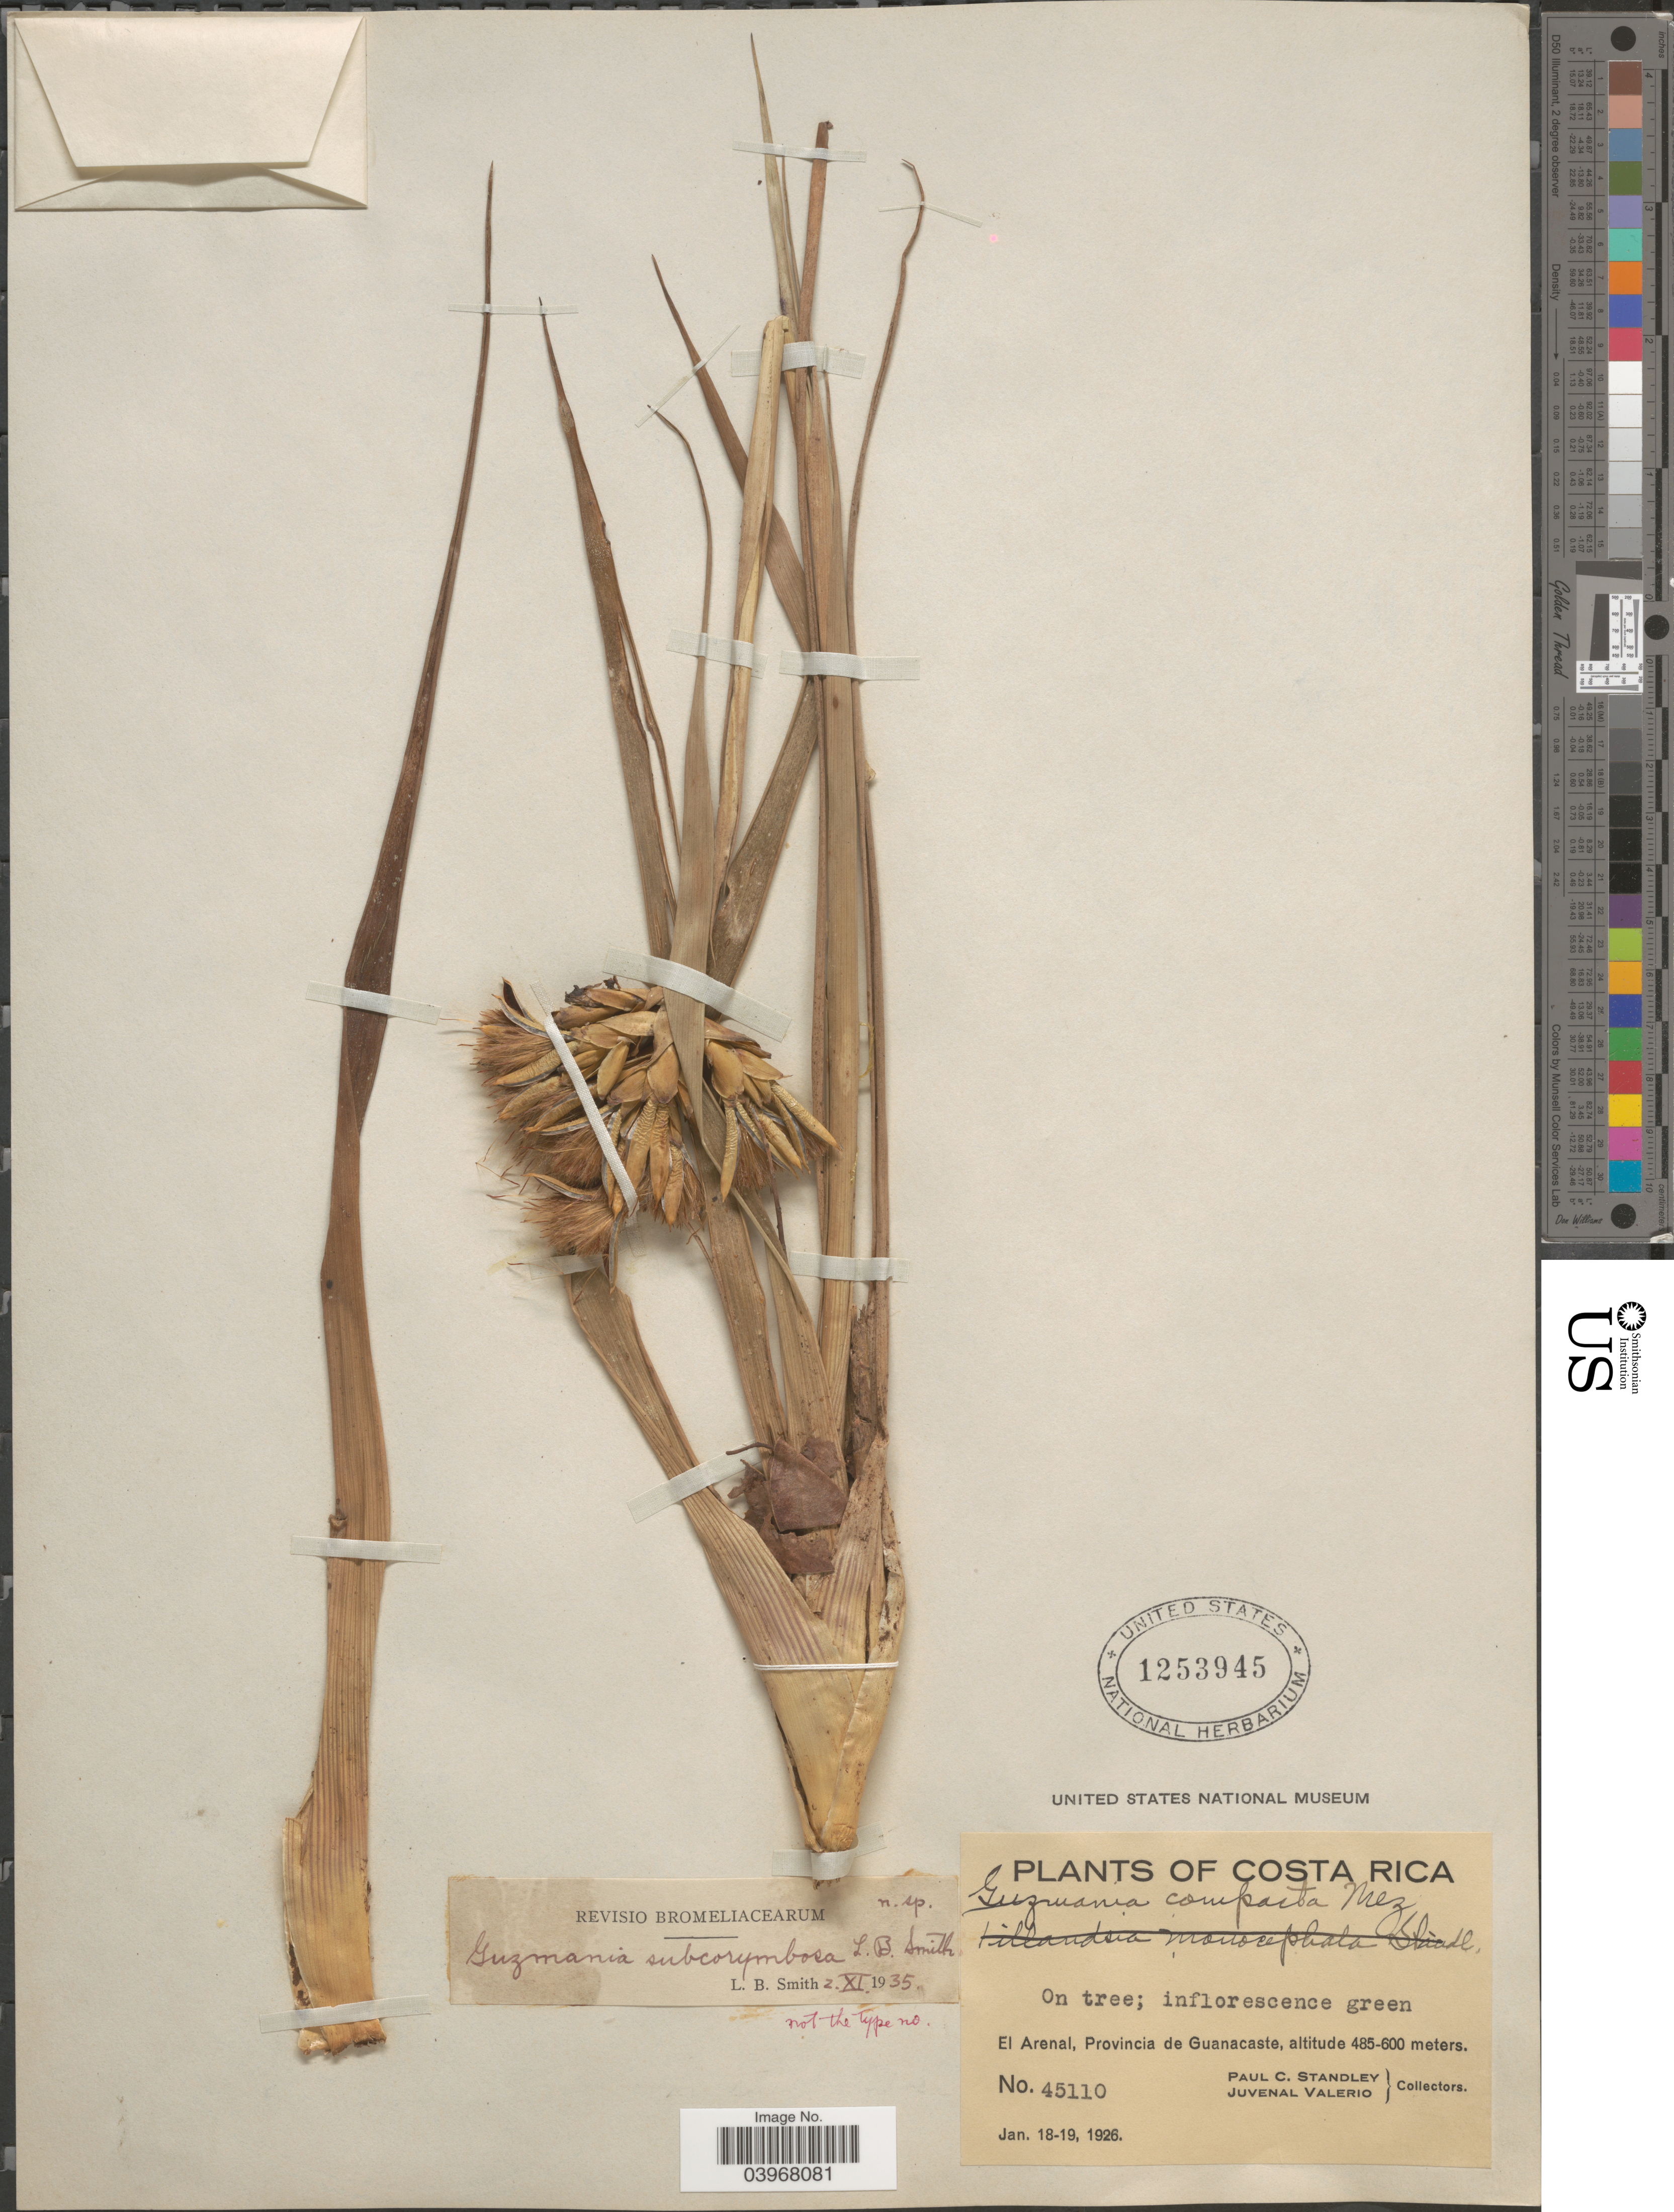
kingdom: Plantae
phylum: Tracheophyta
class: Liliopsida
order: Poales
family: Bromeliaceae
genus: Guzmania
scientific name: Guzmania subcorymbosa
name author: L.B. Sm.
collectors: P. C. Standley & J. Valerio R.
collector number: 45110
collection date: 1926-01-18/1926-01-19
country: Costa Rica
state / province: Guanacaste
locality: El Arenal.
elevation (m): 485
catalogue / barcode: US 1253945